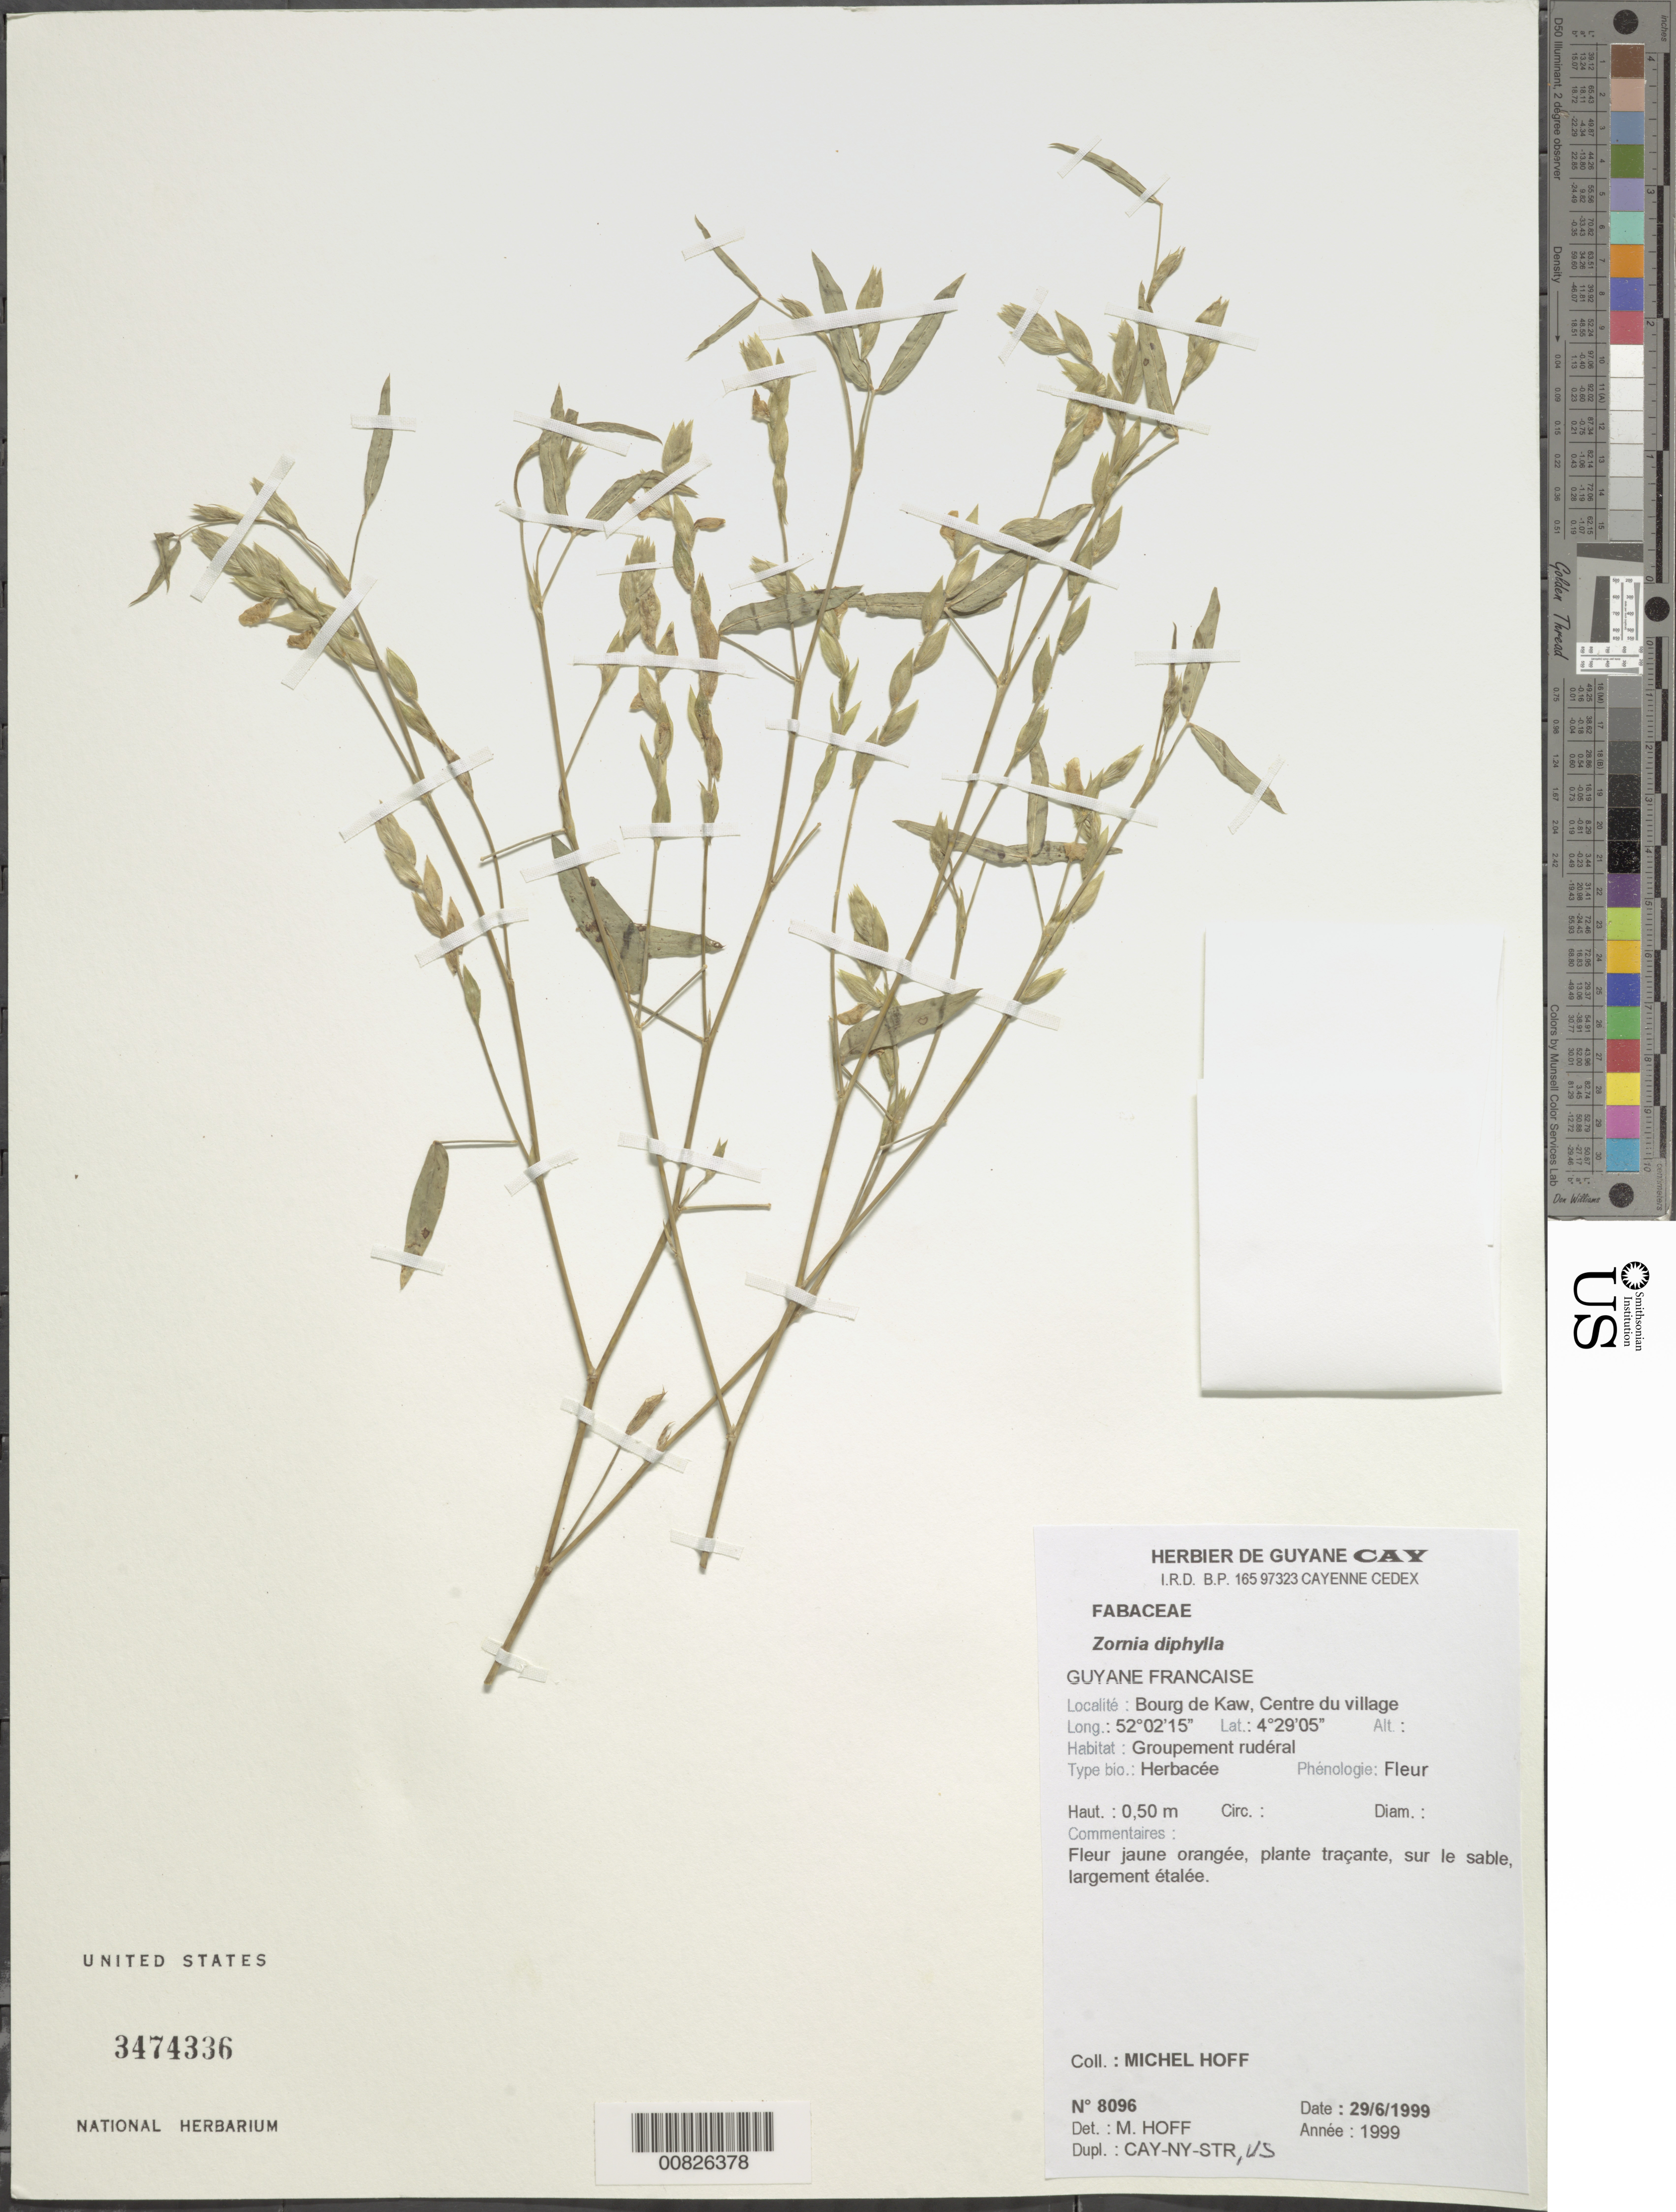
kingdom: Plantae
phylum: Tracheophyta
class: Magnoliopsida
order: Fabales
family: Fabaceae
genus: Zornia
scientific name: Zornia diphylla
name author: (L.) Pers.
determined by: Hoff, M.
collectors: M. Hoff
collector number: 8096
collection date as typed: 29-Jun-99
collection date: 1999-06-29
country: French Guiana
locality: Bourg de Kaw, centre du village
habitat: Groupement rudéral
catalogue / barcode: US 3474336